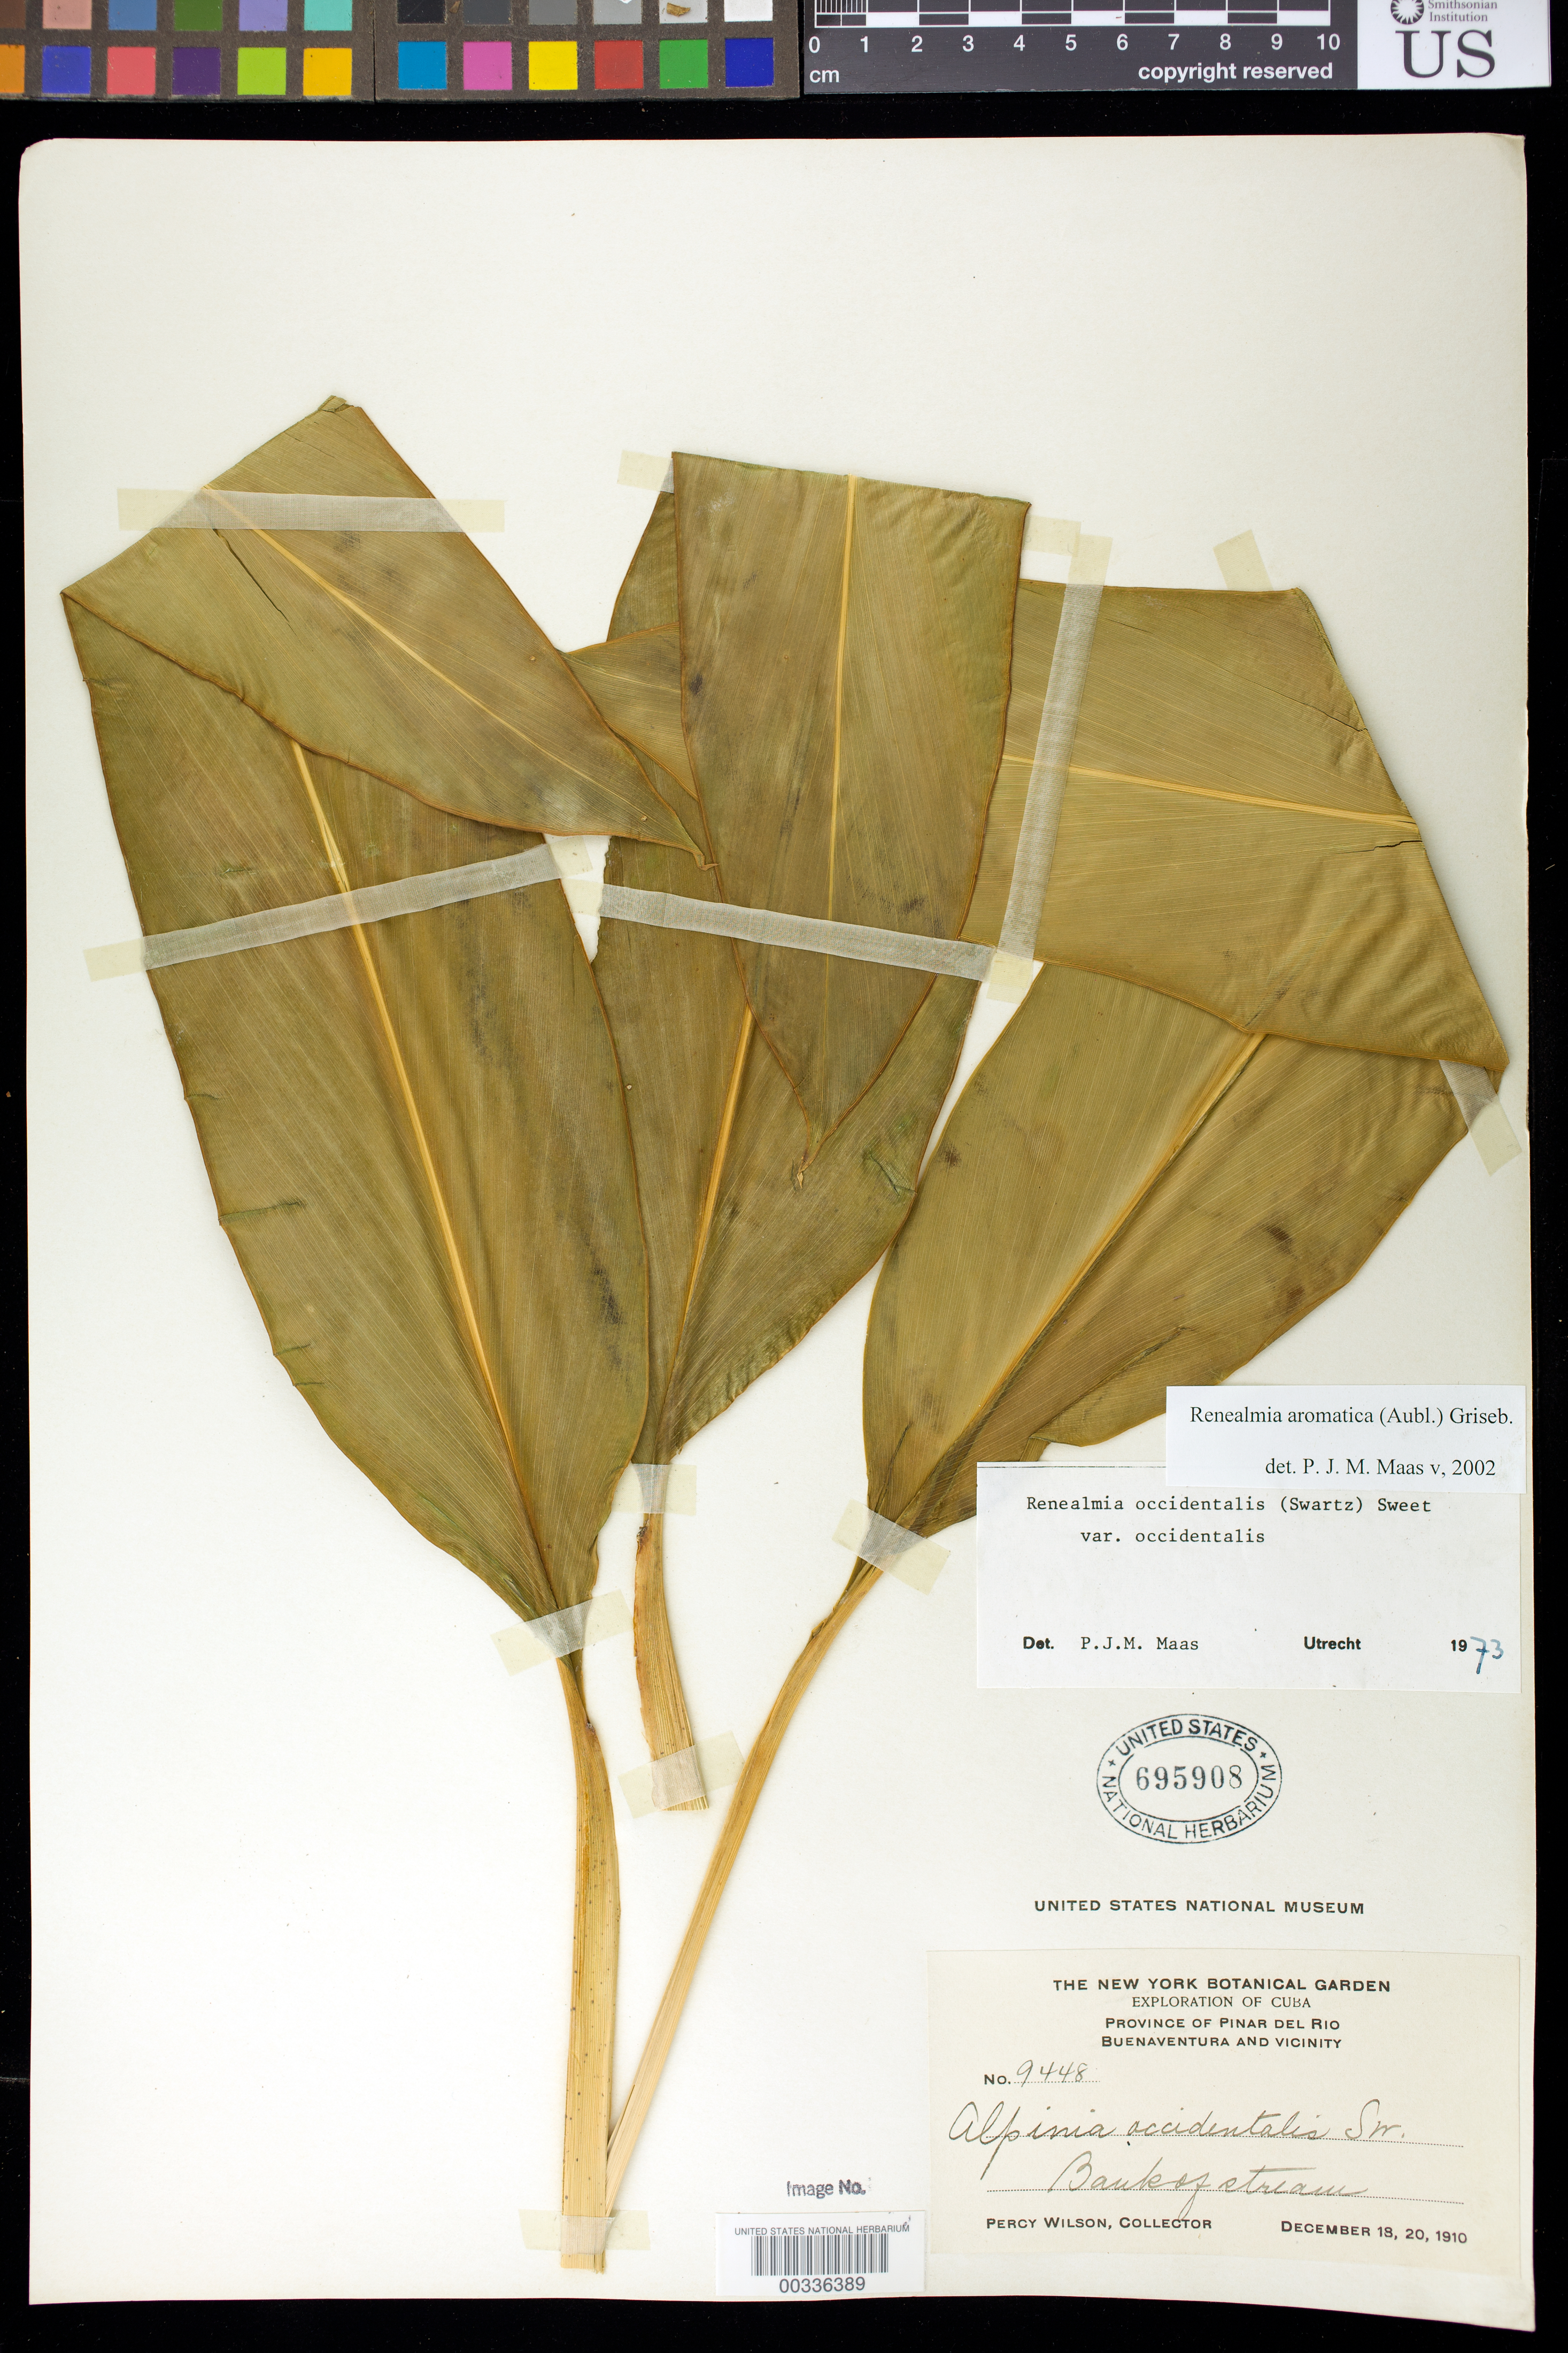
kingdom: Plantae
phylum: Tracheophyta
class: Liliopsida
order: Zingiberales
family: Zingiberaceae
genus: Renealmia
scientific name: Renealmia aromatica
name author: (Aubl.) Griseb.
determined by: Maas, Paul J. M.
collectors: P. Wilson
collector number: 9448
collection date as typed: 18 Dec 1910 and 20 Dec 1910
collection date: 1910-12-18,1910-12-20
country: Cuba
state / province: Pinar del Río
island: Greater Antilles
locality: Buenaventura and vicinity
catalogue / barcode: US 695908